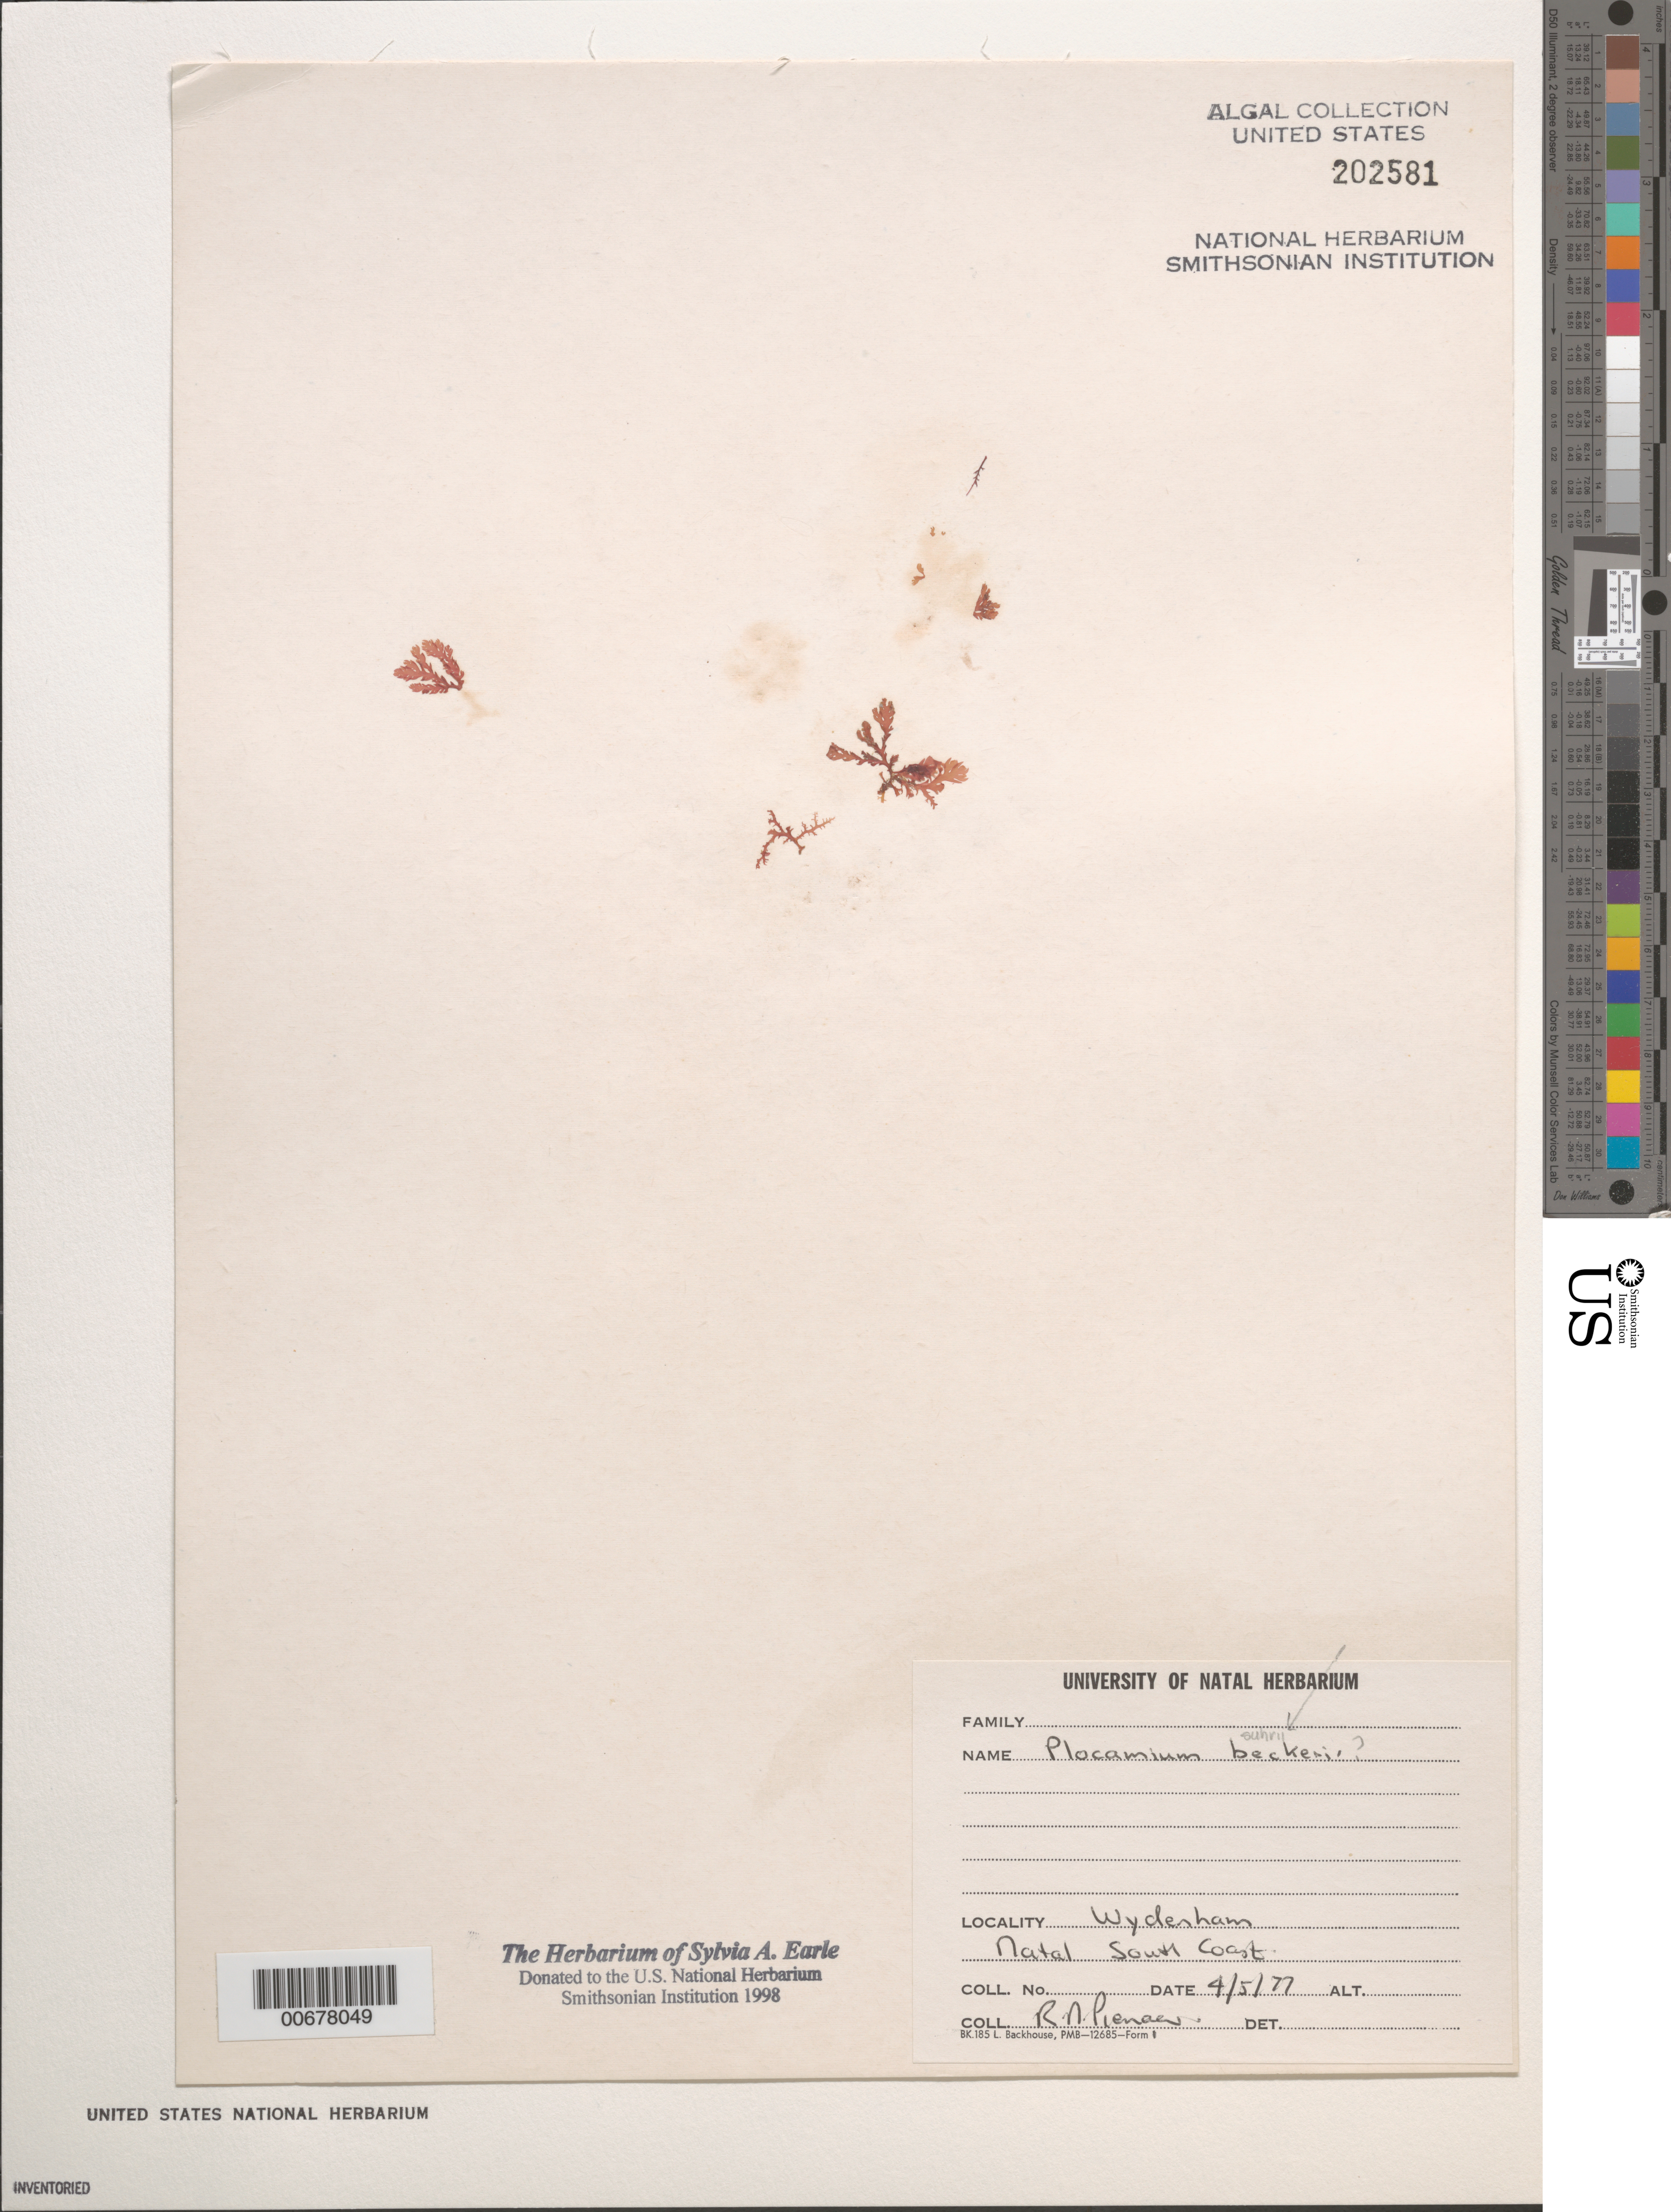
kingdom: Plantae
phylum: Rhodophyta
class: Florideophyceae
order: Plocamiales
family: Plocamiaceae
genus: Plocamium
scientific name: Plocamium suhrii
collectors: R. Pienaar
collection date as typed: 04 May 1977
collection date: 1977-05-04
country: South Africa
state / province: KwaZulu-Natal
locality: Widenham (Wydenham), South Coast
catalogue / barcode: US 202581